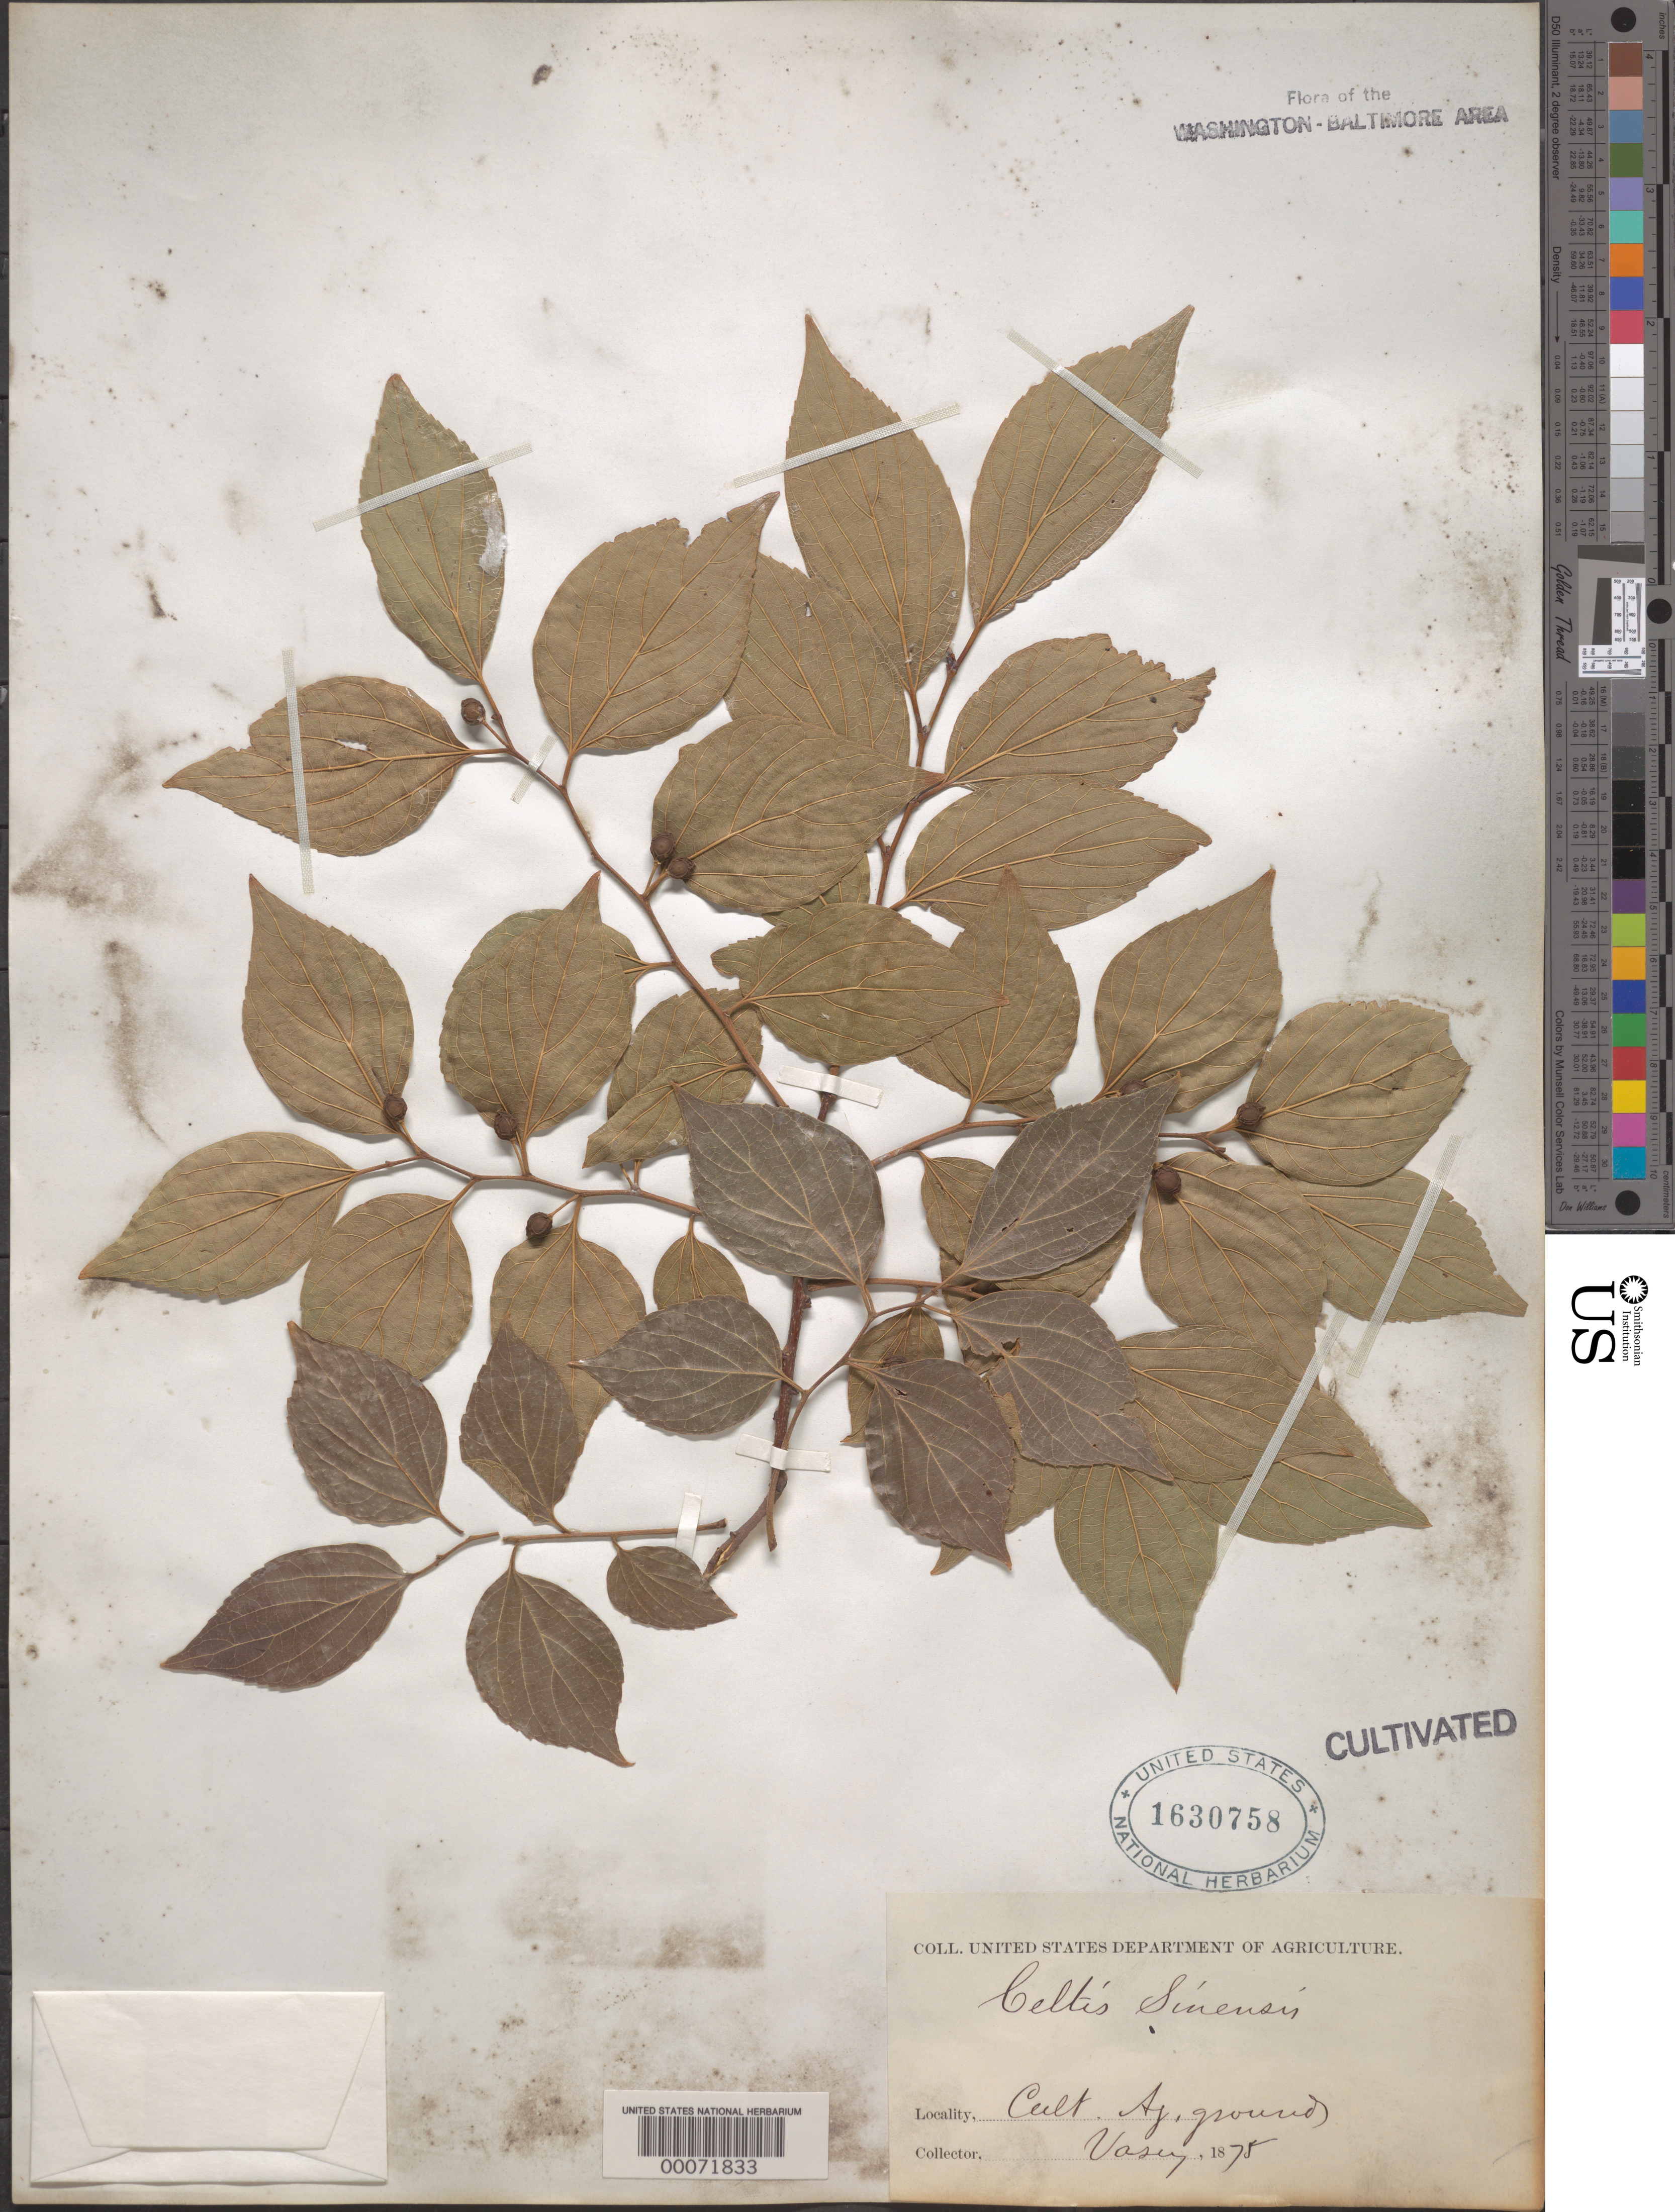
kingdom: Plantae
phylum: Tracheophyta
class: Magnoliopsida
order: Rosales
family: Cannabaceae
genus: Celtis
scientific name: Celtis sinensis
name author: Pers.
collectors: G. Vasey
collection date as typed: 1876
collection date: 1876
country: United States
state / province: District of Columbia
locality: Agricultural grounds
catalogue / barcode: US 1630758